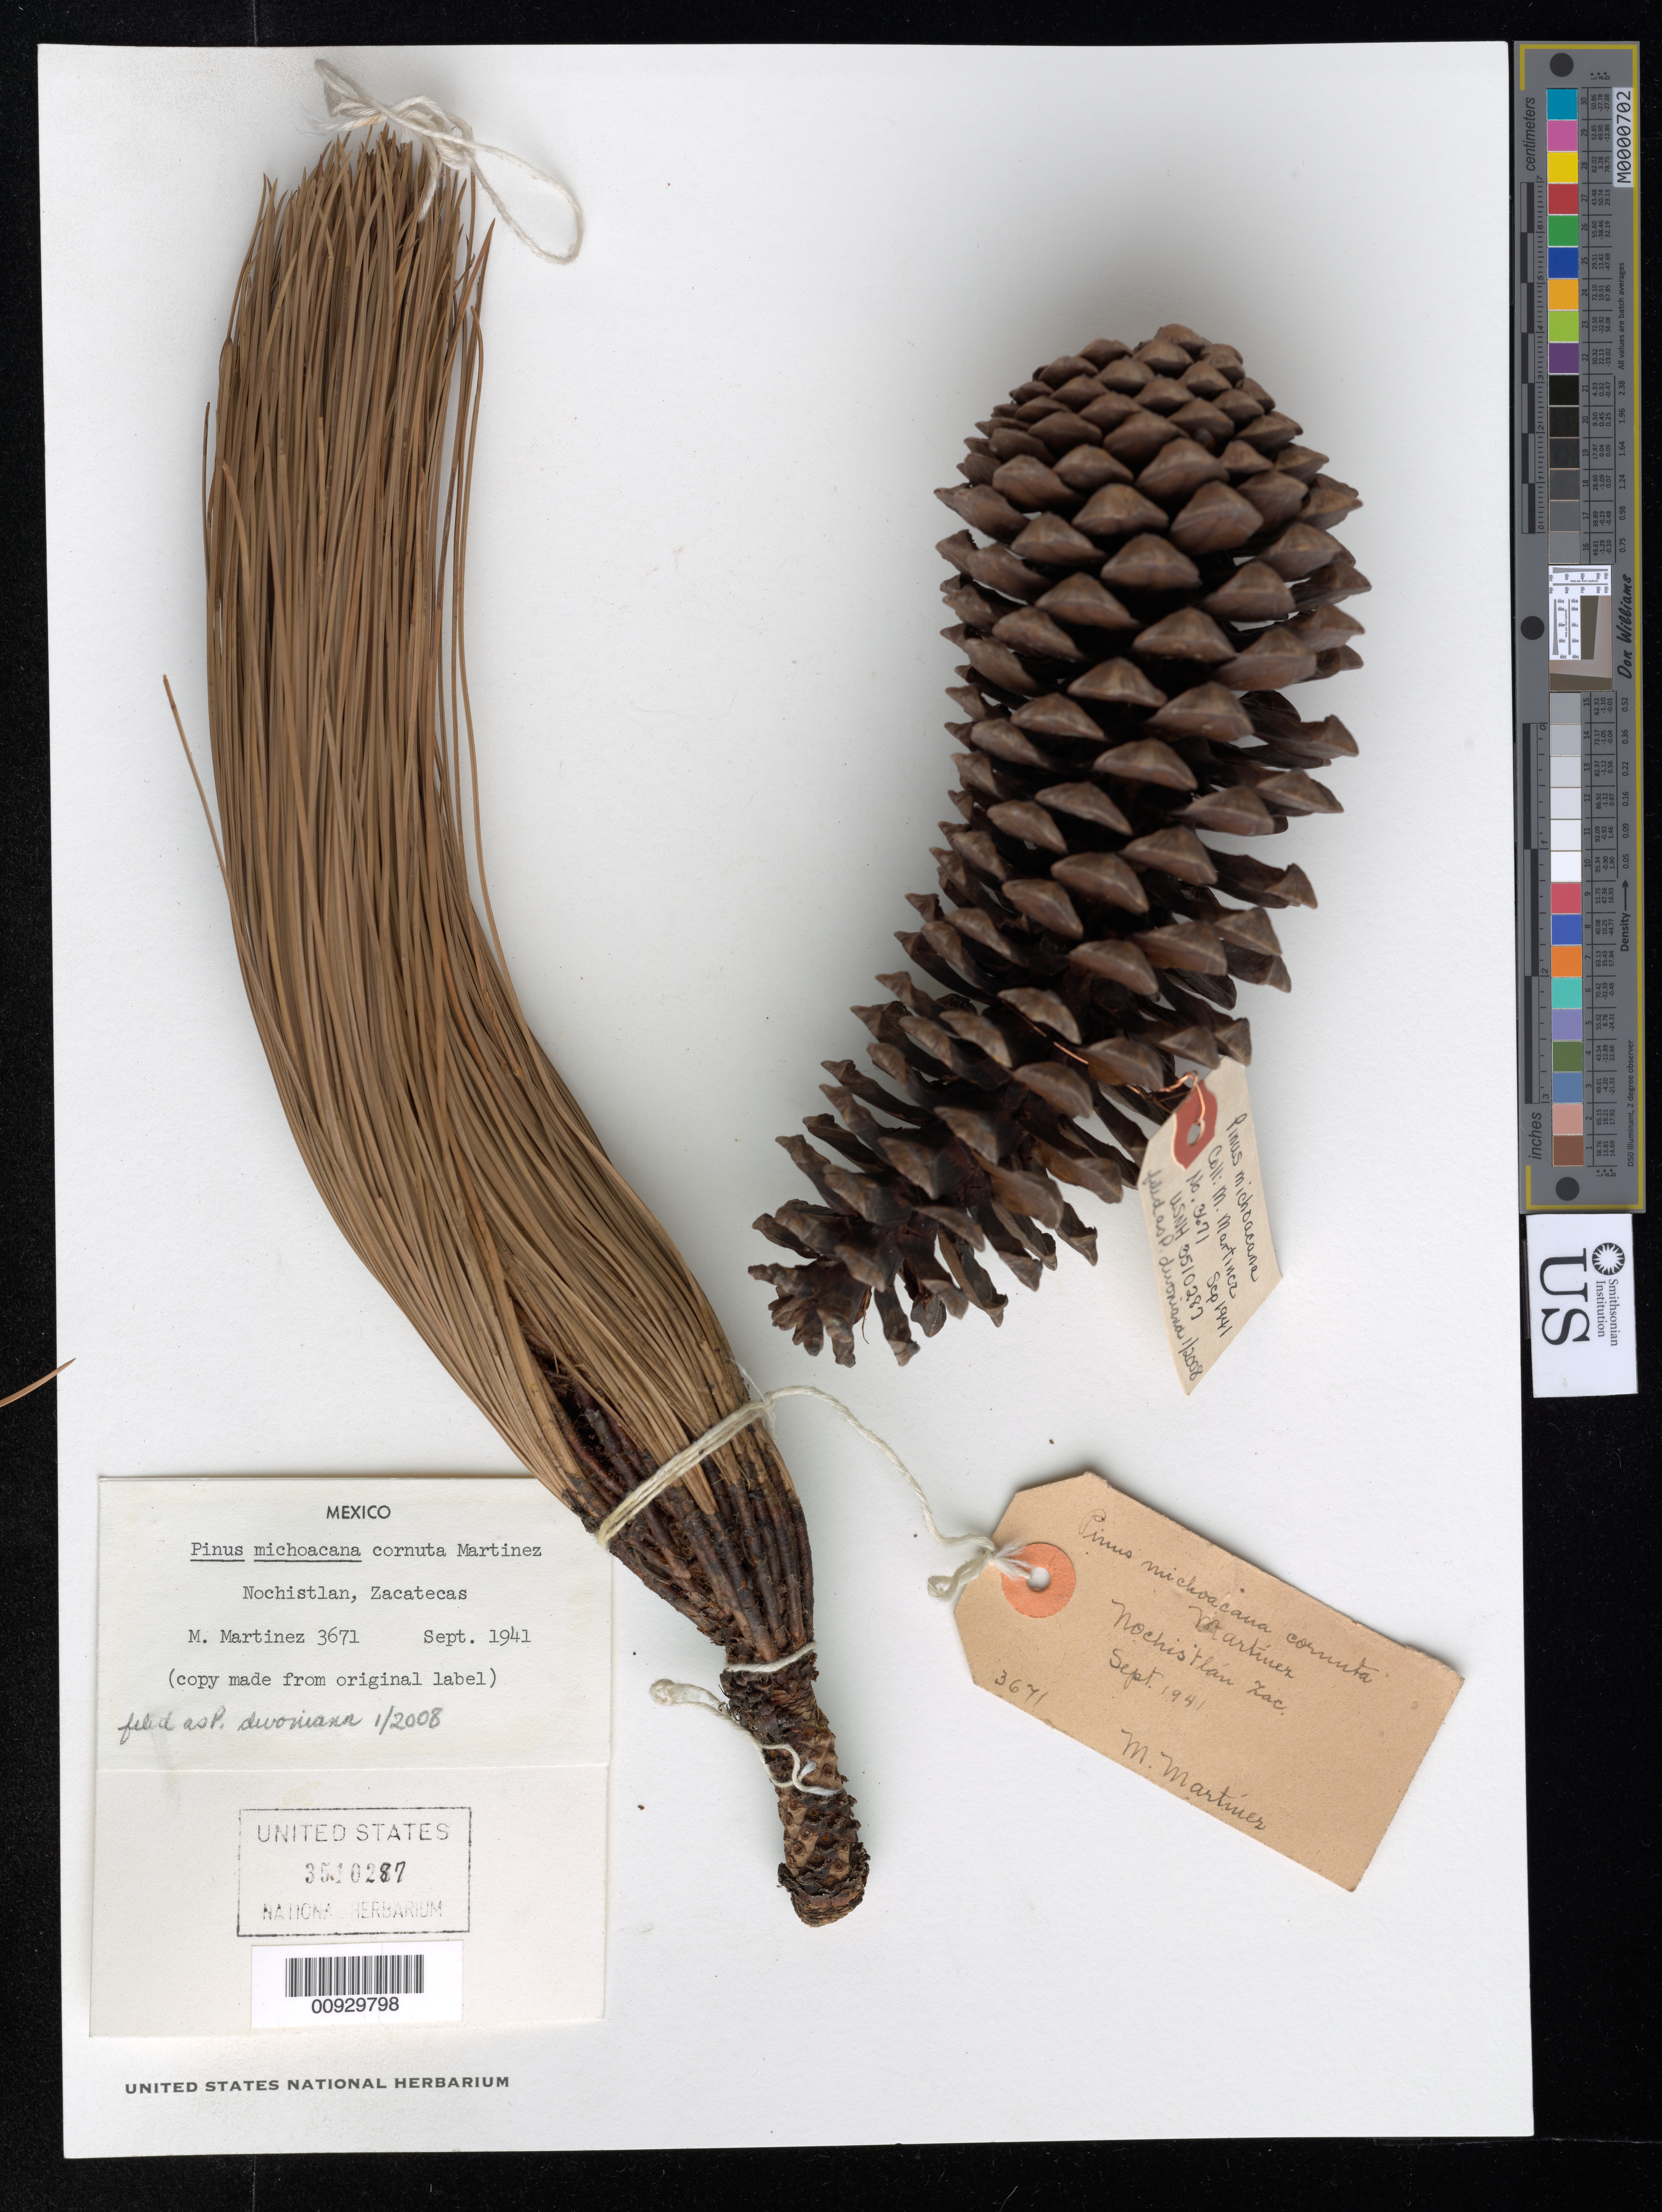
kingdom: Plantae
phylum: Tracheophyta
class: Pinopsida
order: Pinales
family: Pinaceae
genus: Pinus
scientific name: Pinus devoniana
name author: Lindl.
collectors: M. Martinez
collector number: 3671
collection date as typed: Sep 1941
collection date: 1941-09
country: Mexico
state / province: Zacatecas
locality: Nochistlan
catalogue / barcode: US 3510287